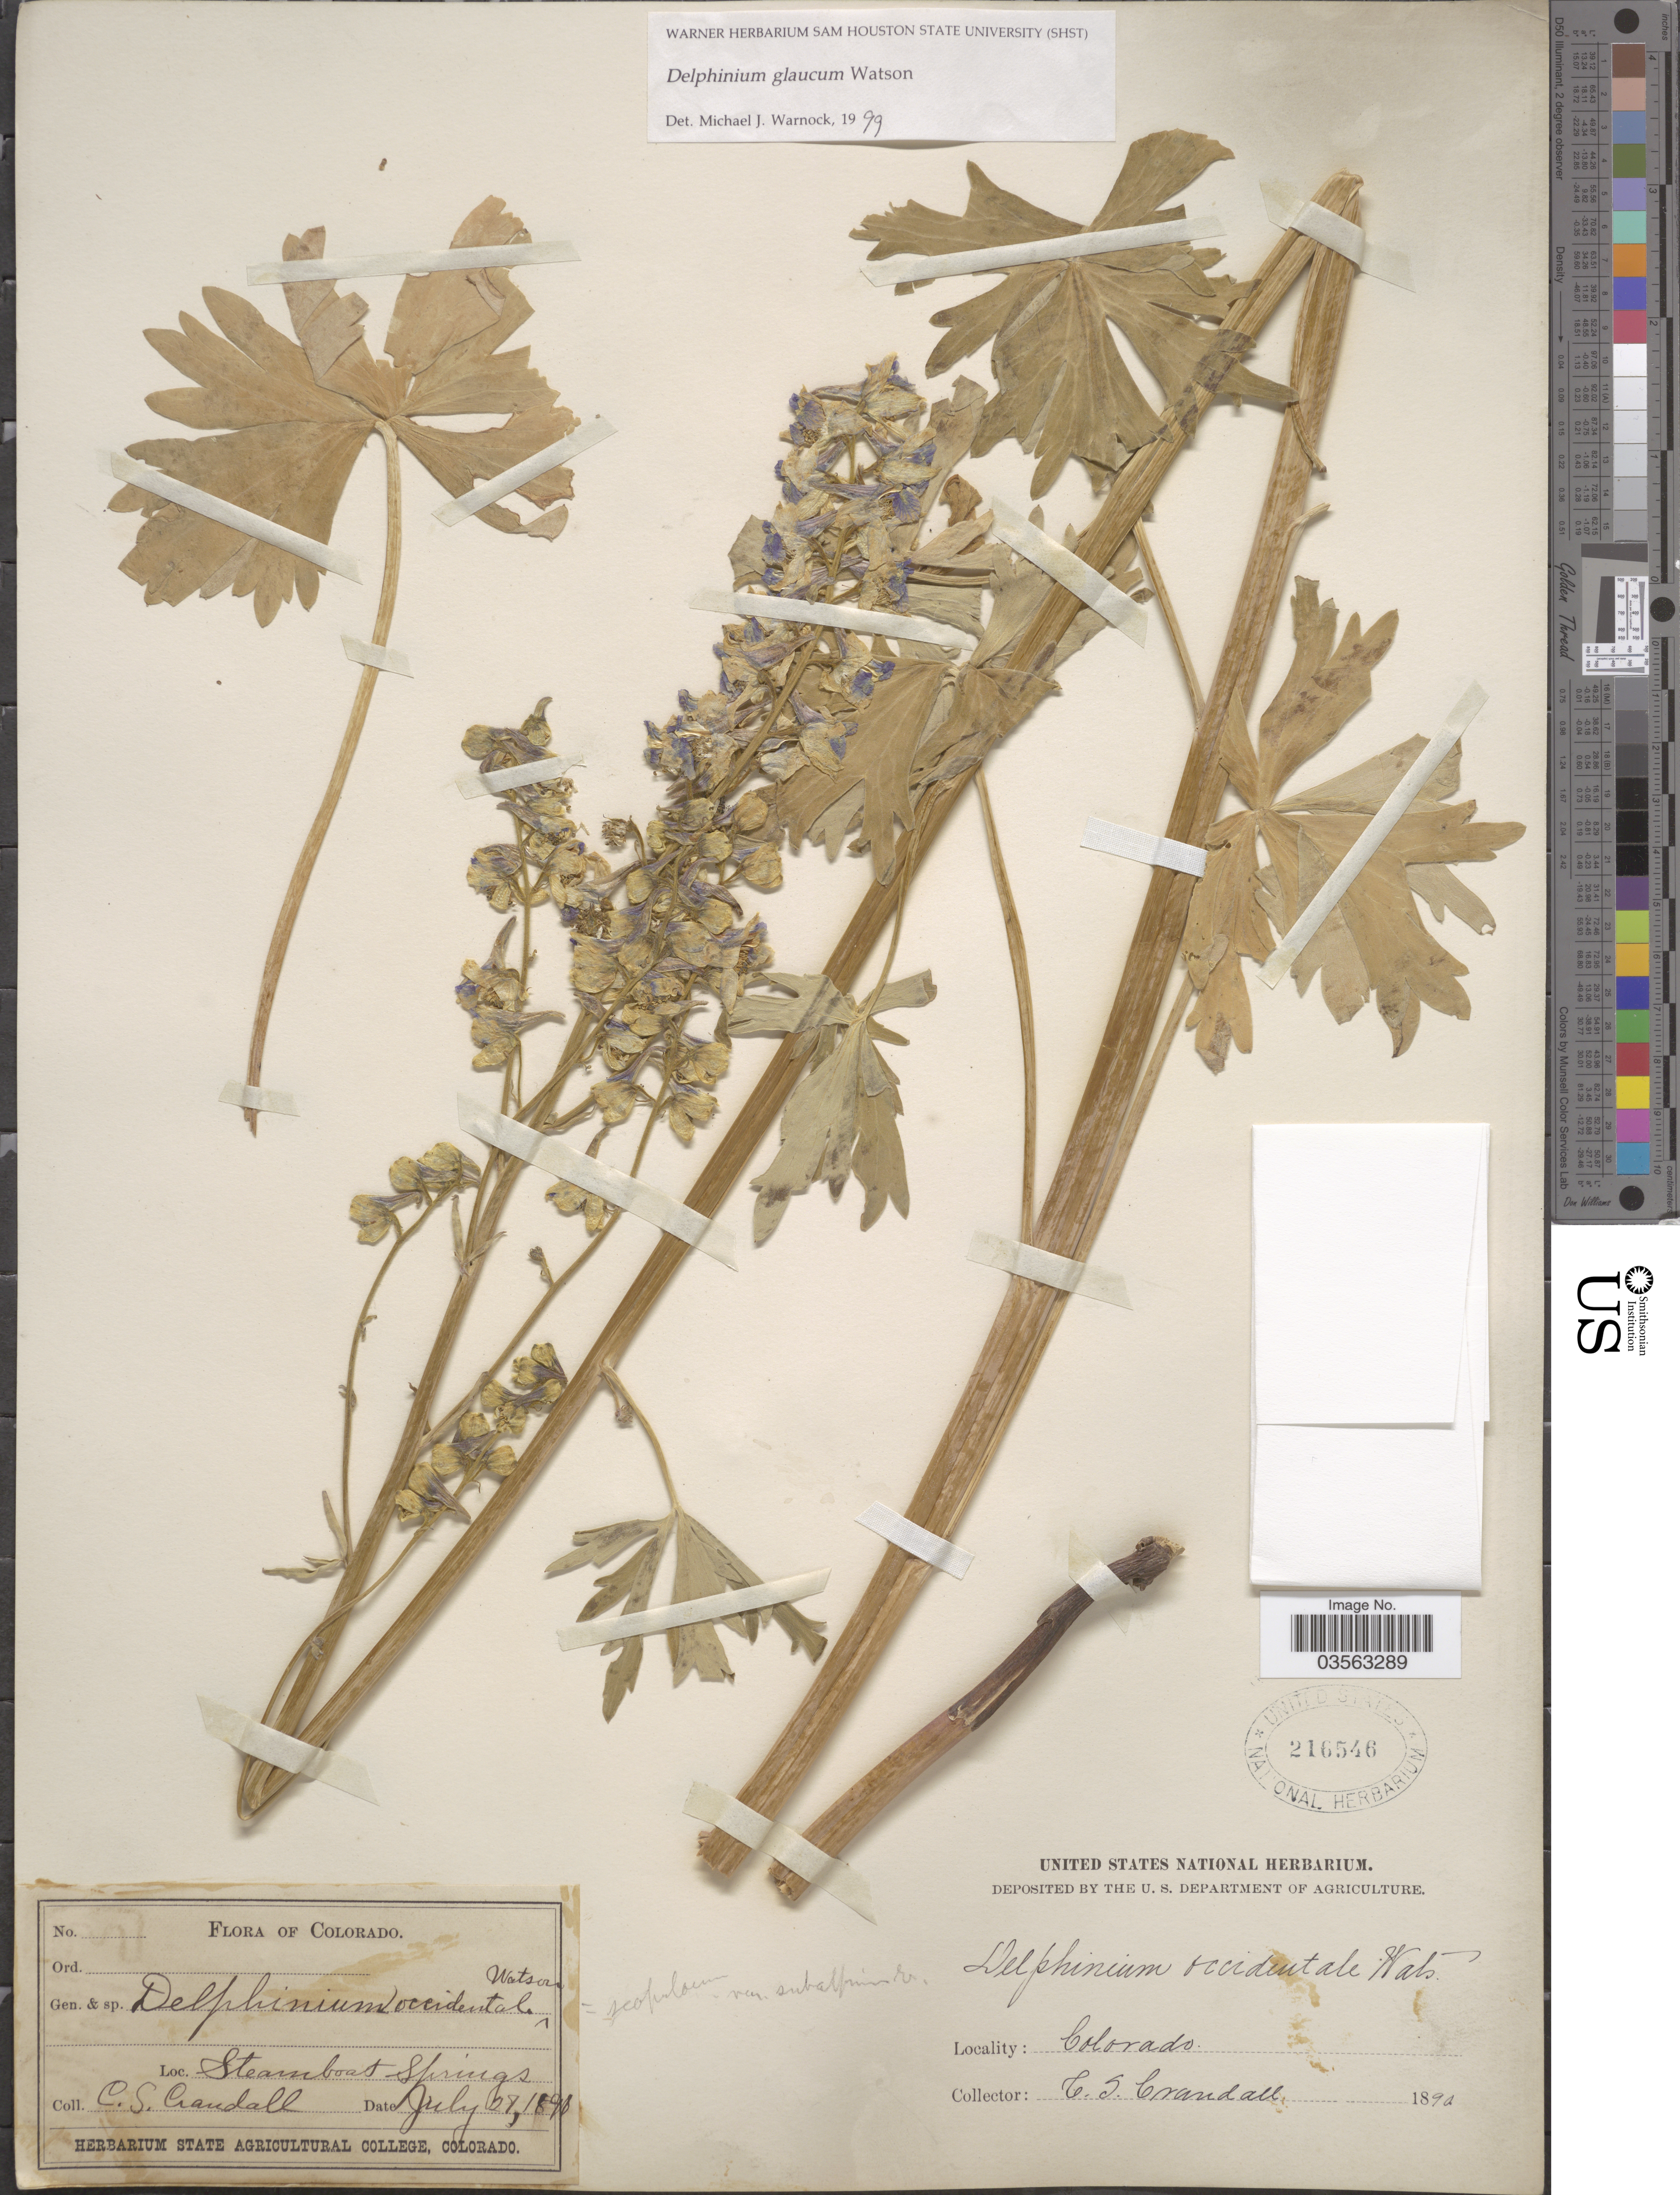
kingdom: Plantae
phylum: Tracheophyta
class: Magnoliopsida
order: Ranunculales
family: Ranunculaceae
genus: Delphinium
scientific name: Delphinium glaucum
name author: S. Watson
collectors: C. Crandall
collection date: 1890-07-27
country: United States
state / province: Colorado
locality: Steamboat Springs.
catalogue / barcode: US 216546